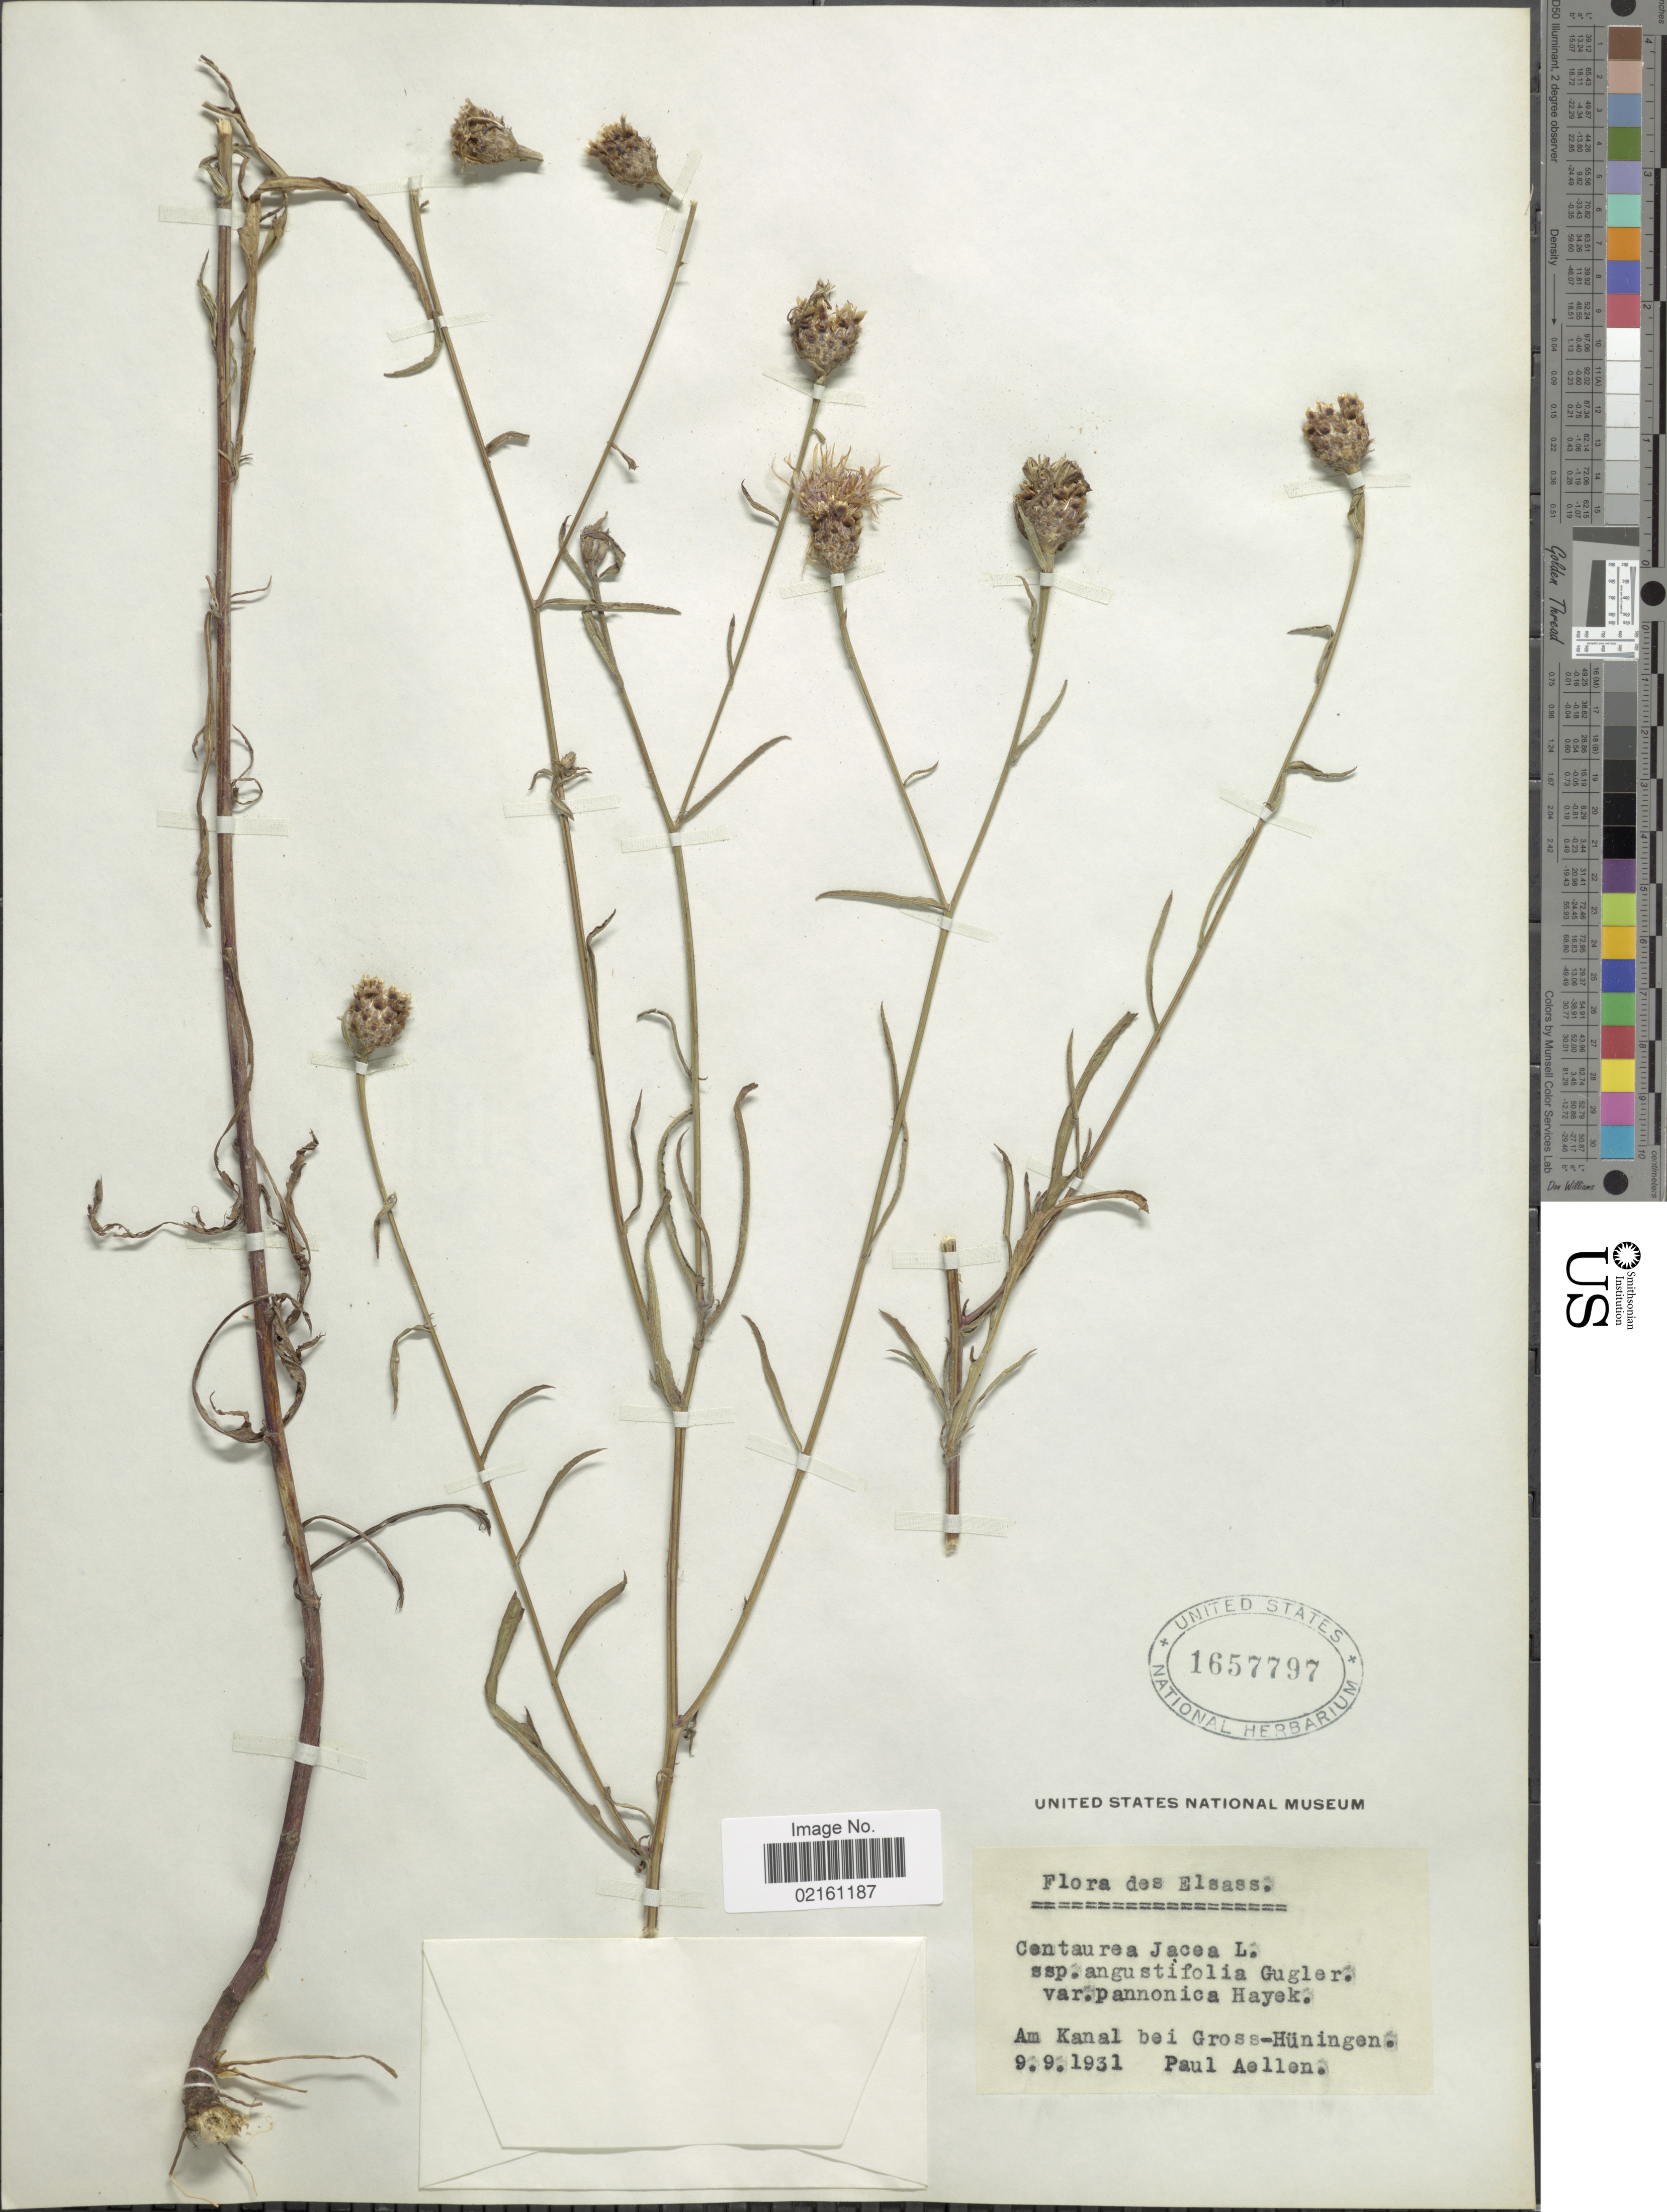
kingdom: Plantae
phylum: Tracheophyta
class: Magnoliopsida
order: Asterales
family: Asteraceae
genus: Centaurea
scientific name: Centaurea jacea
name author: L.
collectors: P. Aellen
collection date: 1931-09-09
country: France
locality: Elsass, am Kanal bei Gross-Huningen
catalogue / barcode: US 1657797